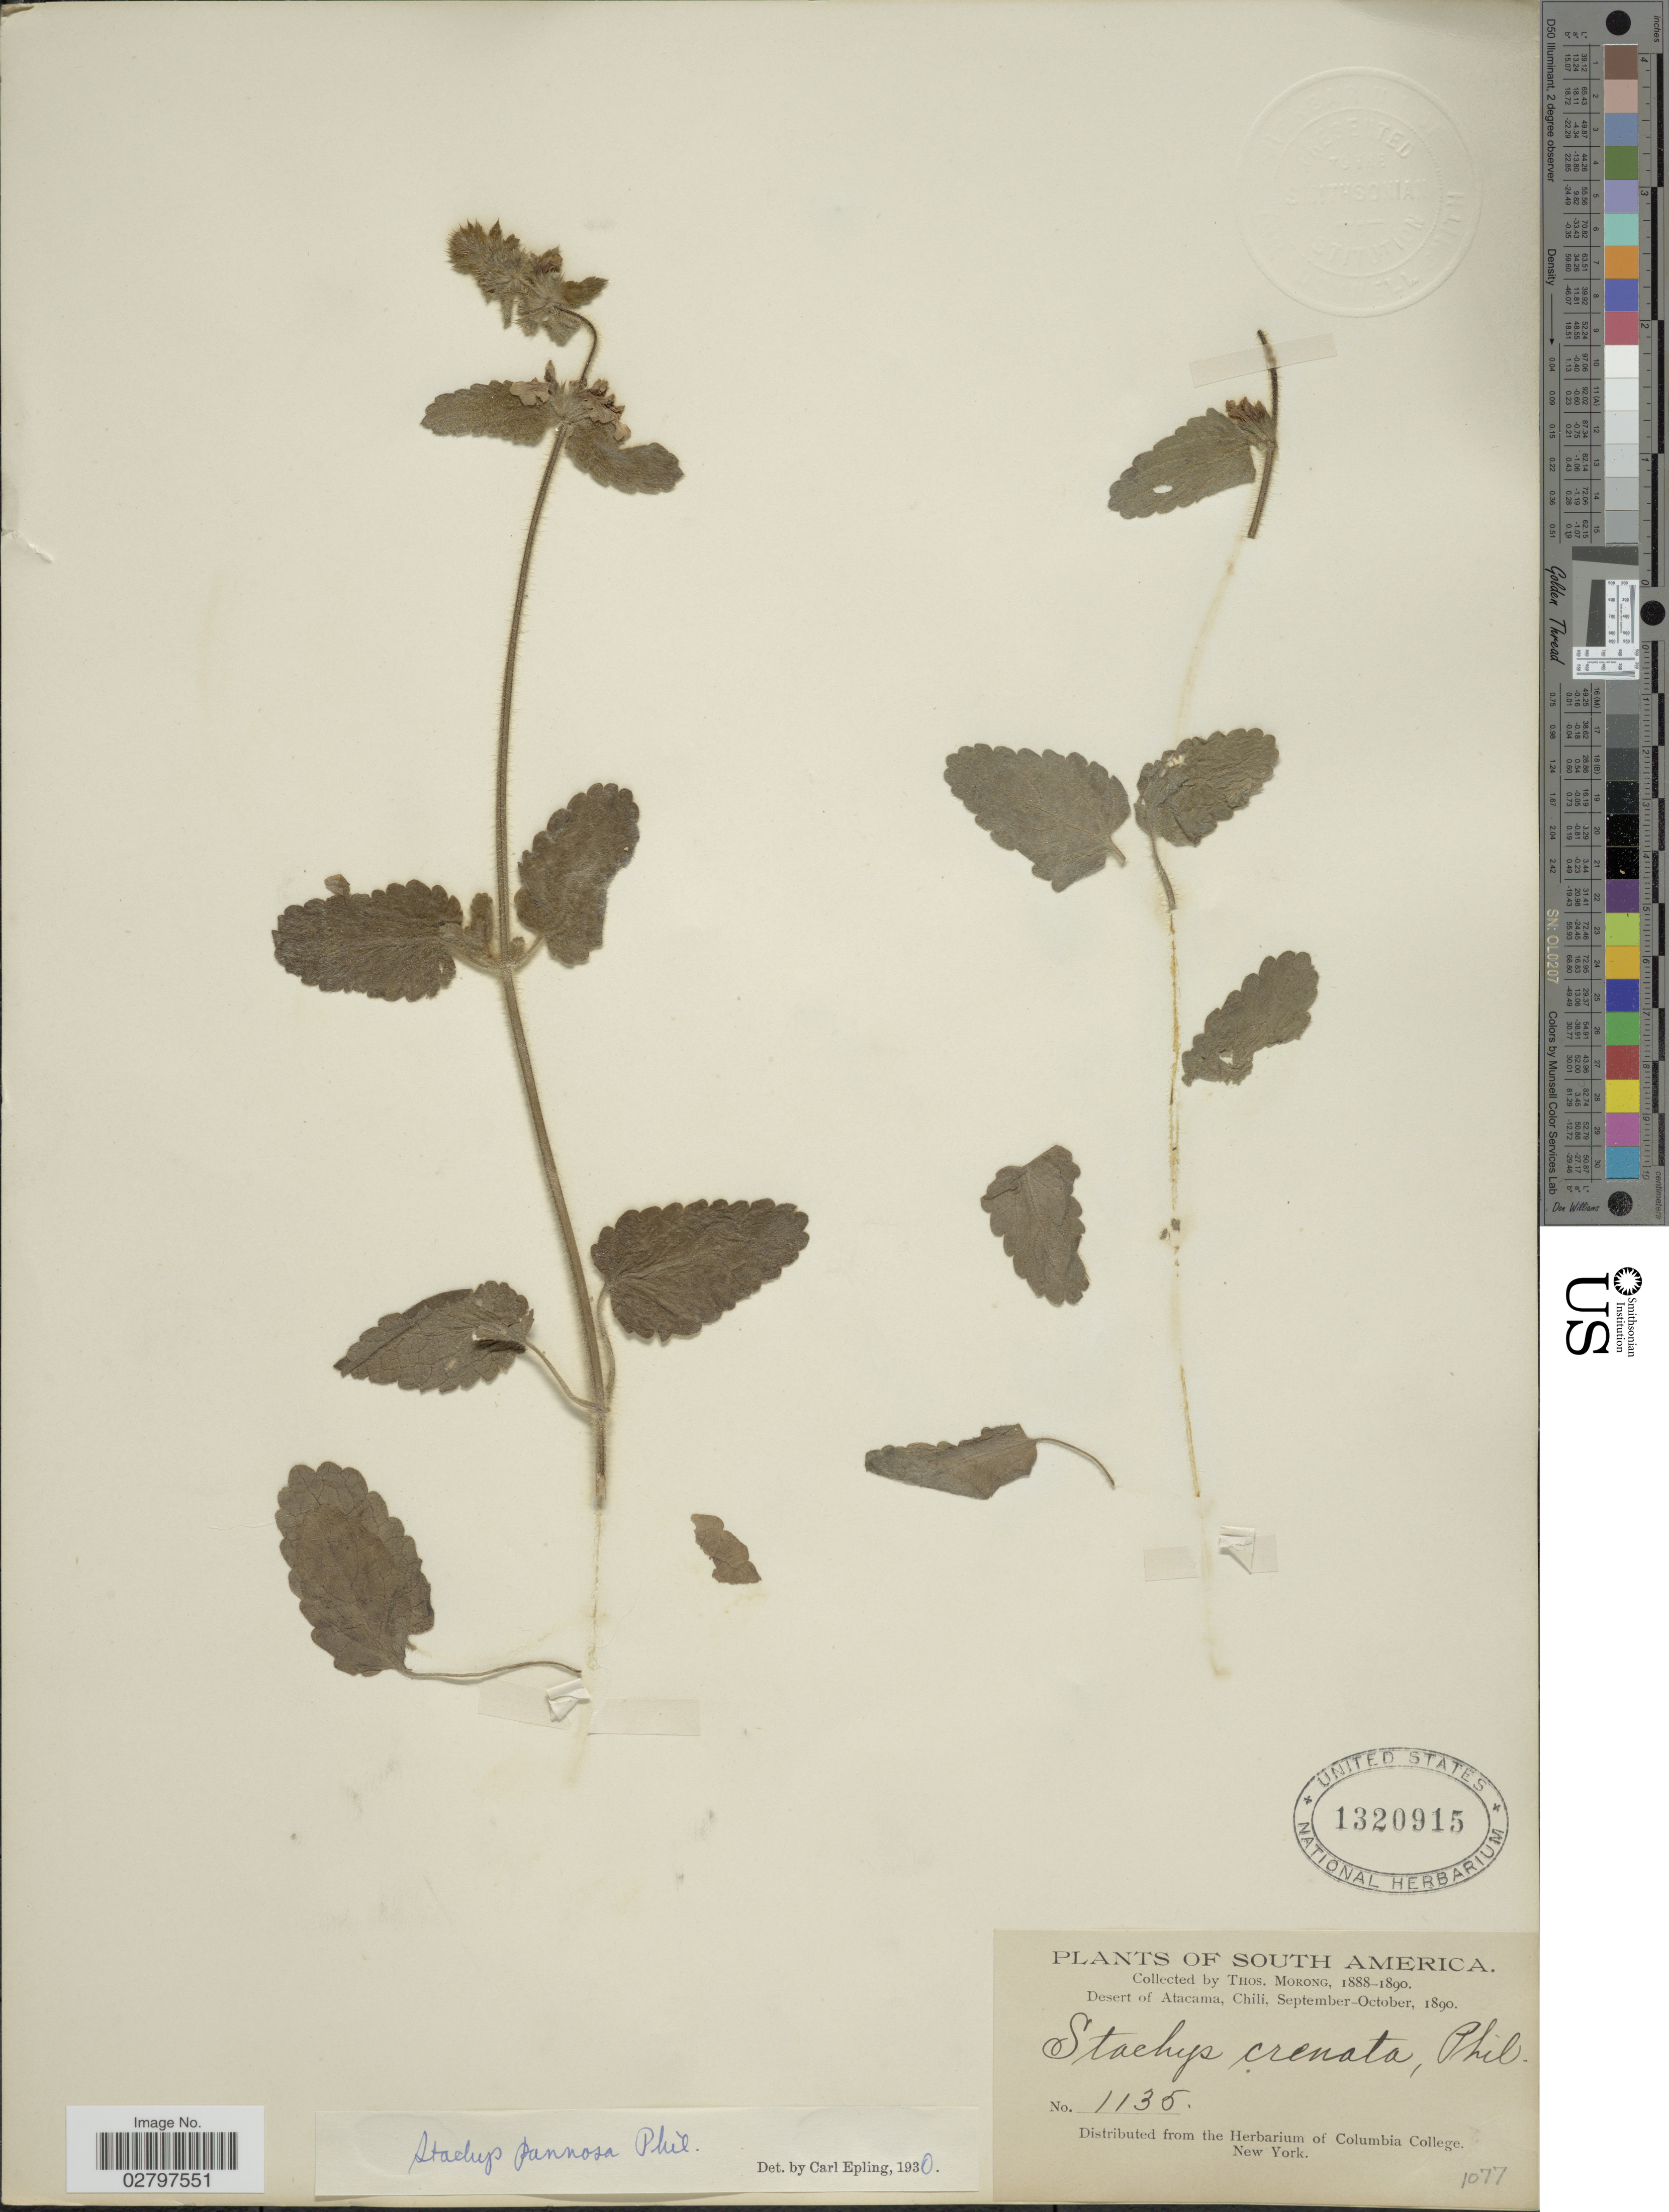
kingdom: Plantae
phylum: Tracheophyta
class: Magnoliopsida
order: Lamiales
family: Lamiaceae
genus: Stachys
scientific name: Stachys pannosa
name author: Phil.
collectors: ex herb. T. Morong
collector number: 1135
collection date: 1890-09/1890-10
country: Chile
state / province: Atacama (III)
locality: Desert of Atacama.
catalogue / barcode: US 1320915